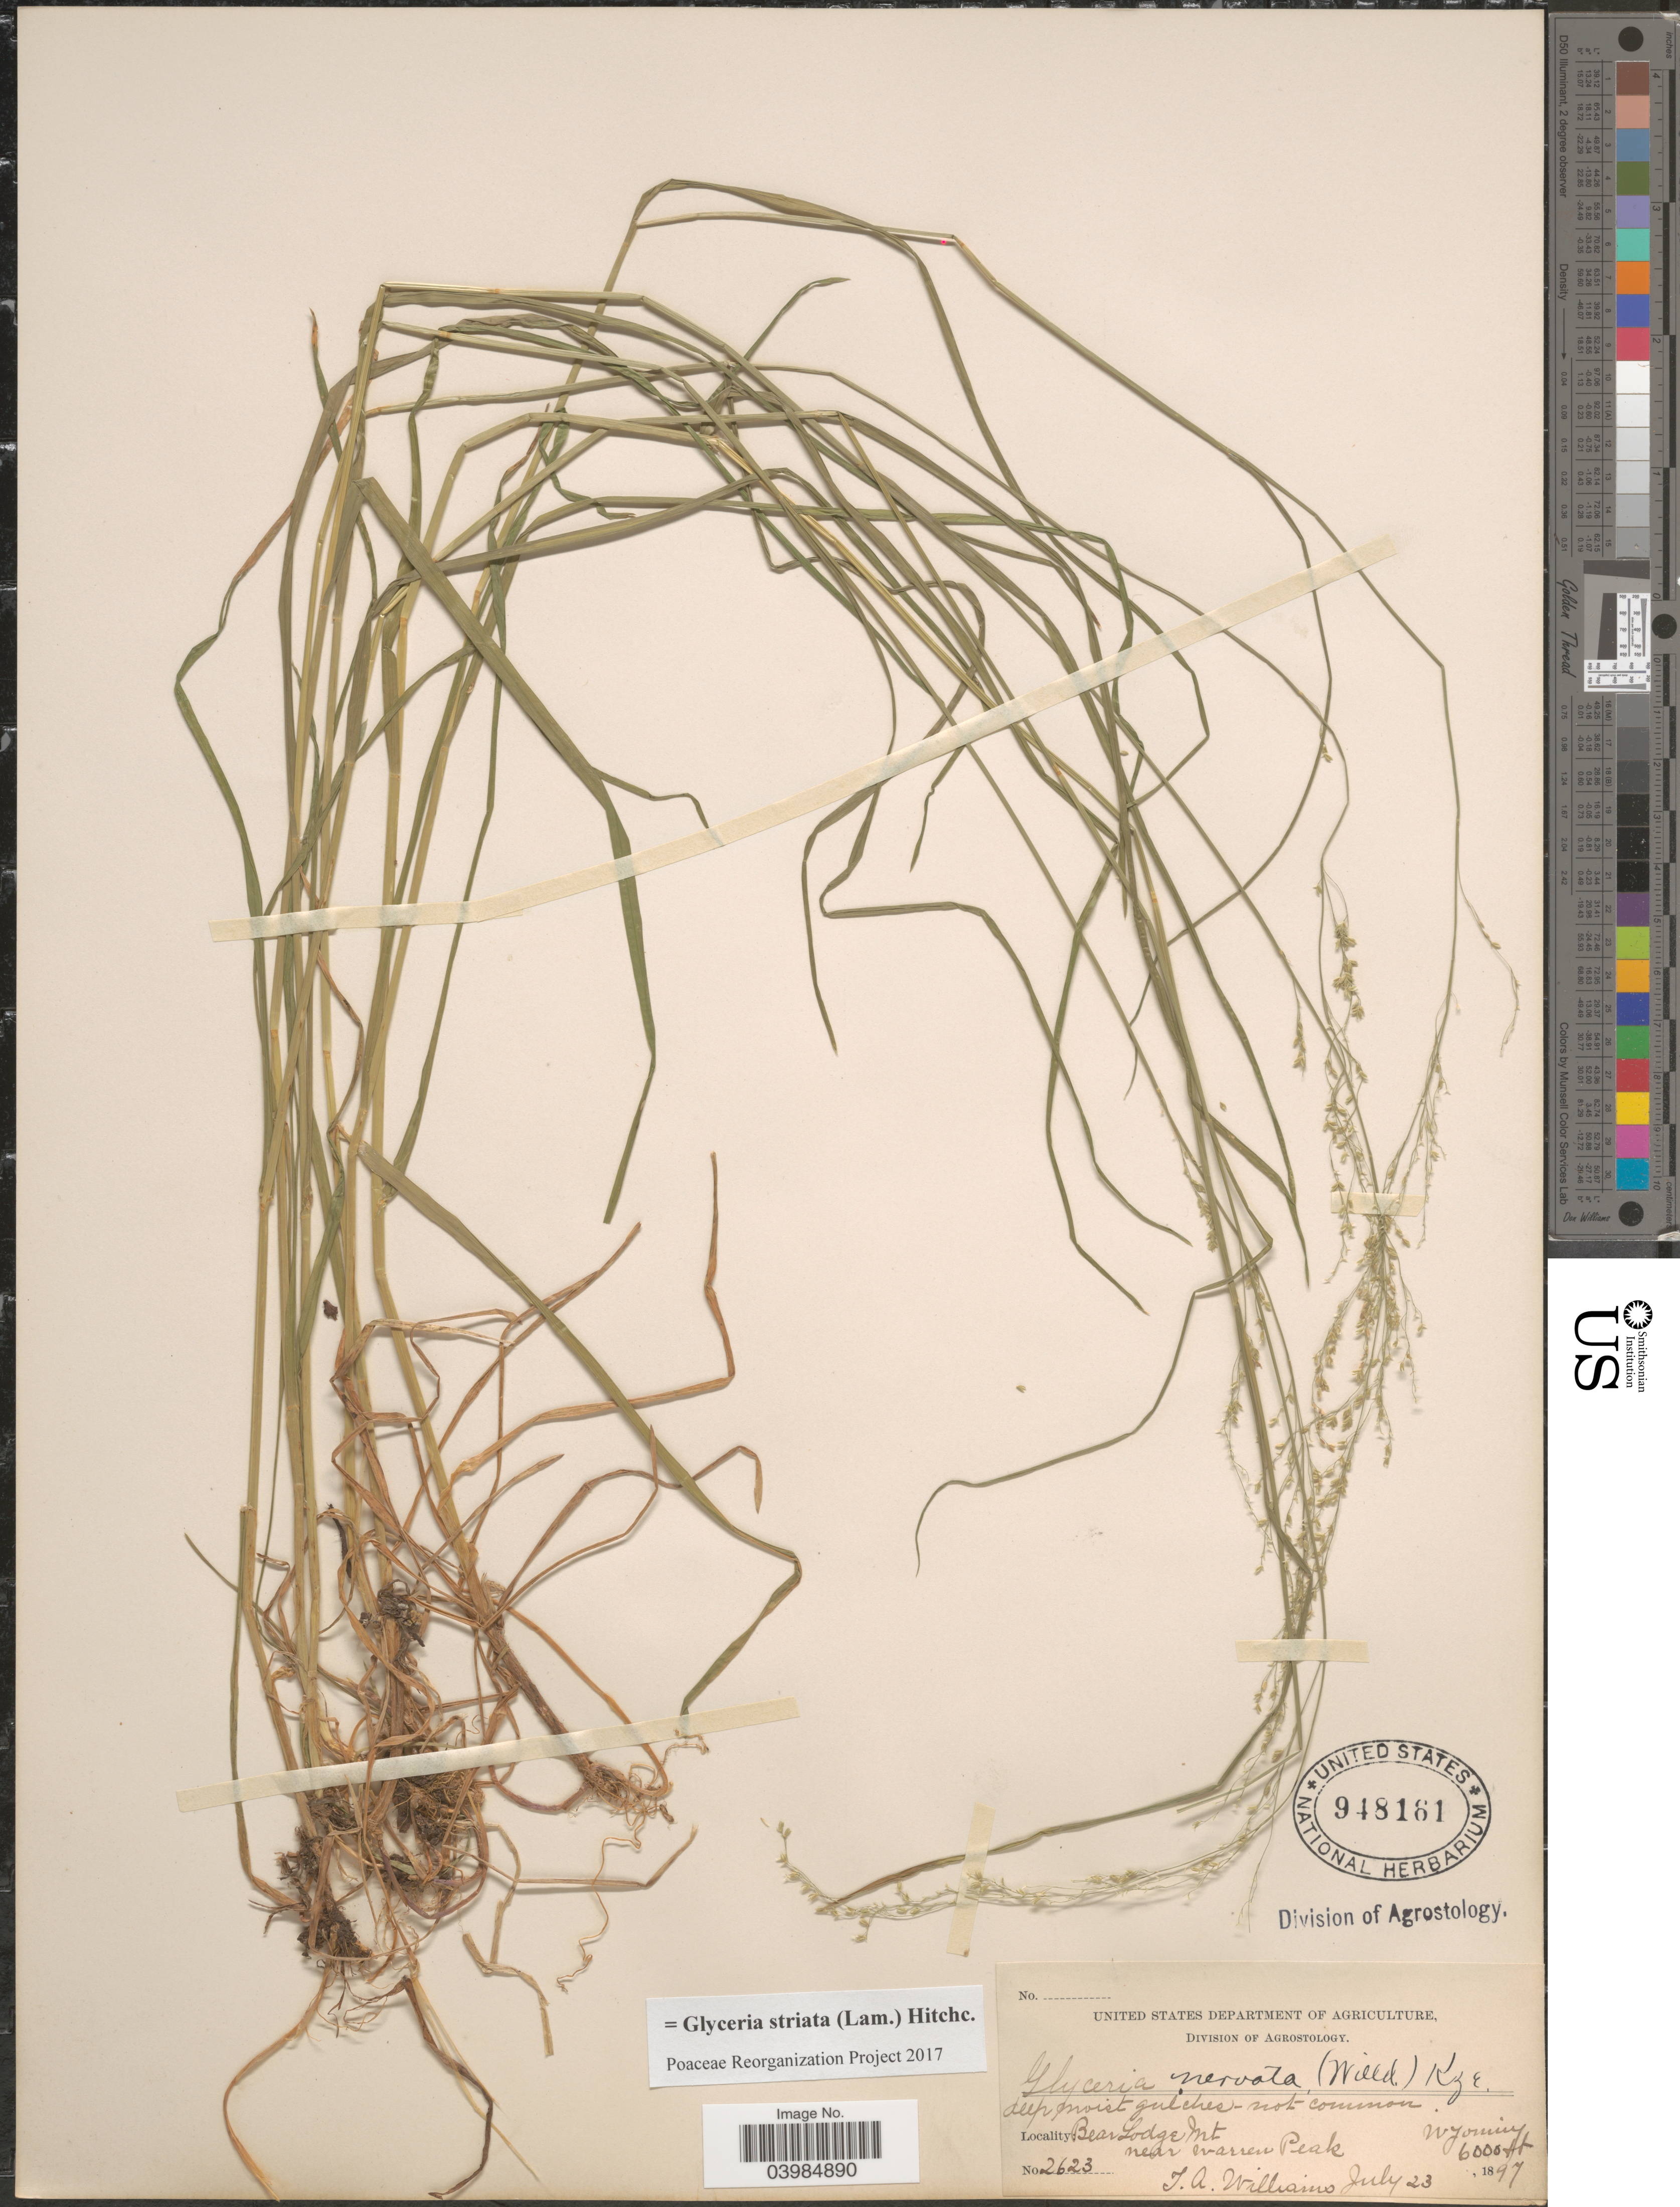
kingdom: Plantae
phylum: Tracheophyta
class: Liliopsida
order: Poales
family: Poaceae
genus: Glyceria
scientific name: Glyceria striata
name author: (Lam.) Hitchc.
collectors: T. A. Williams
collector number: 2623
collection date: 1897-07-23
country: United States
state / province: Wyoming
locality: Bear Lodge Mt near Warren Peak.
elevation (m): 1829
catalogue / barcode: US 948161